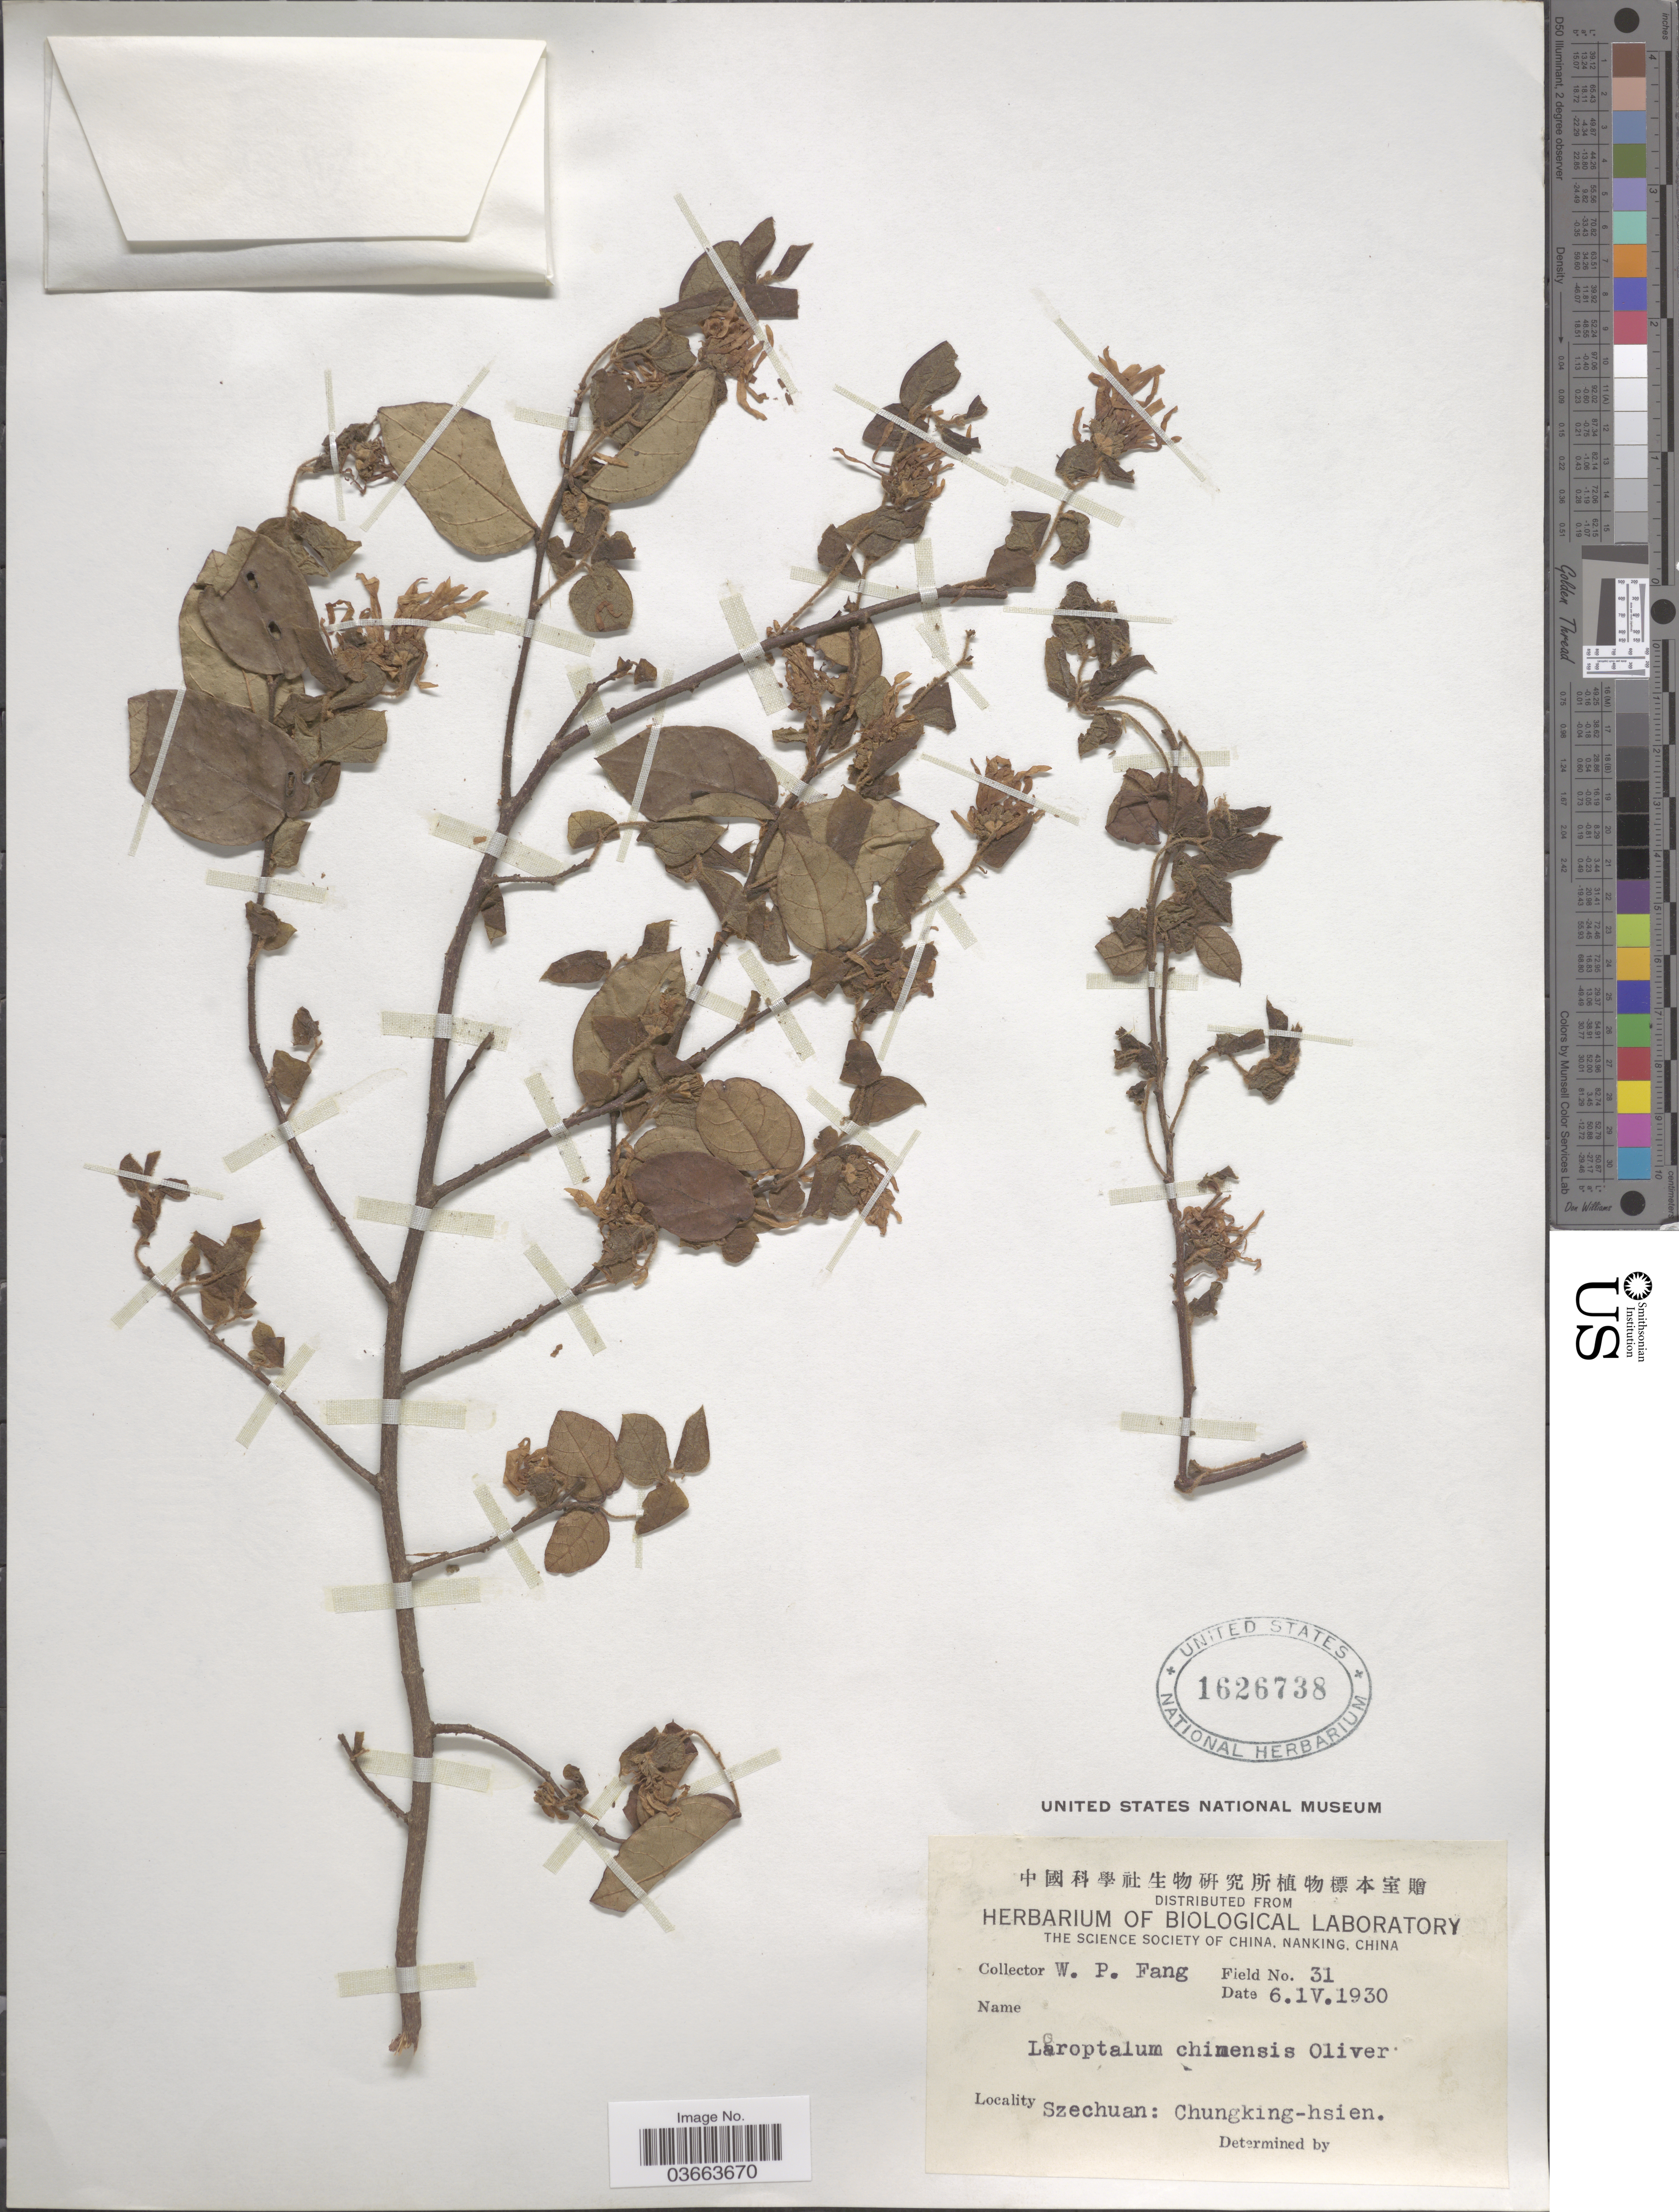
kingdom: Plantae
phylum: Tracheophyta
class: Magnoliopsida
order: Saxifragales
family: Hamamelidaceae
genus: Loropetalum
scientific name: Loropetalum chinense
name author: (R. Br.) Oliv.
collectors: W. P. Fang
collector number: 31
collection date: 1930-04-06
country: China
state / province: Sichuan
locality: Szechuan: Chungking-hsien.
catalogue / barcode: US 1626738